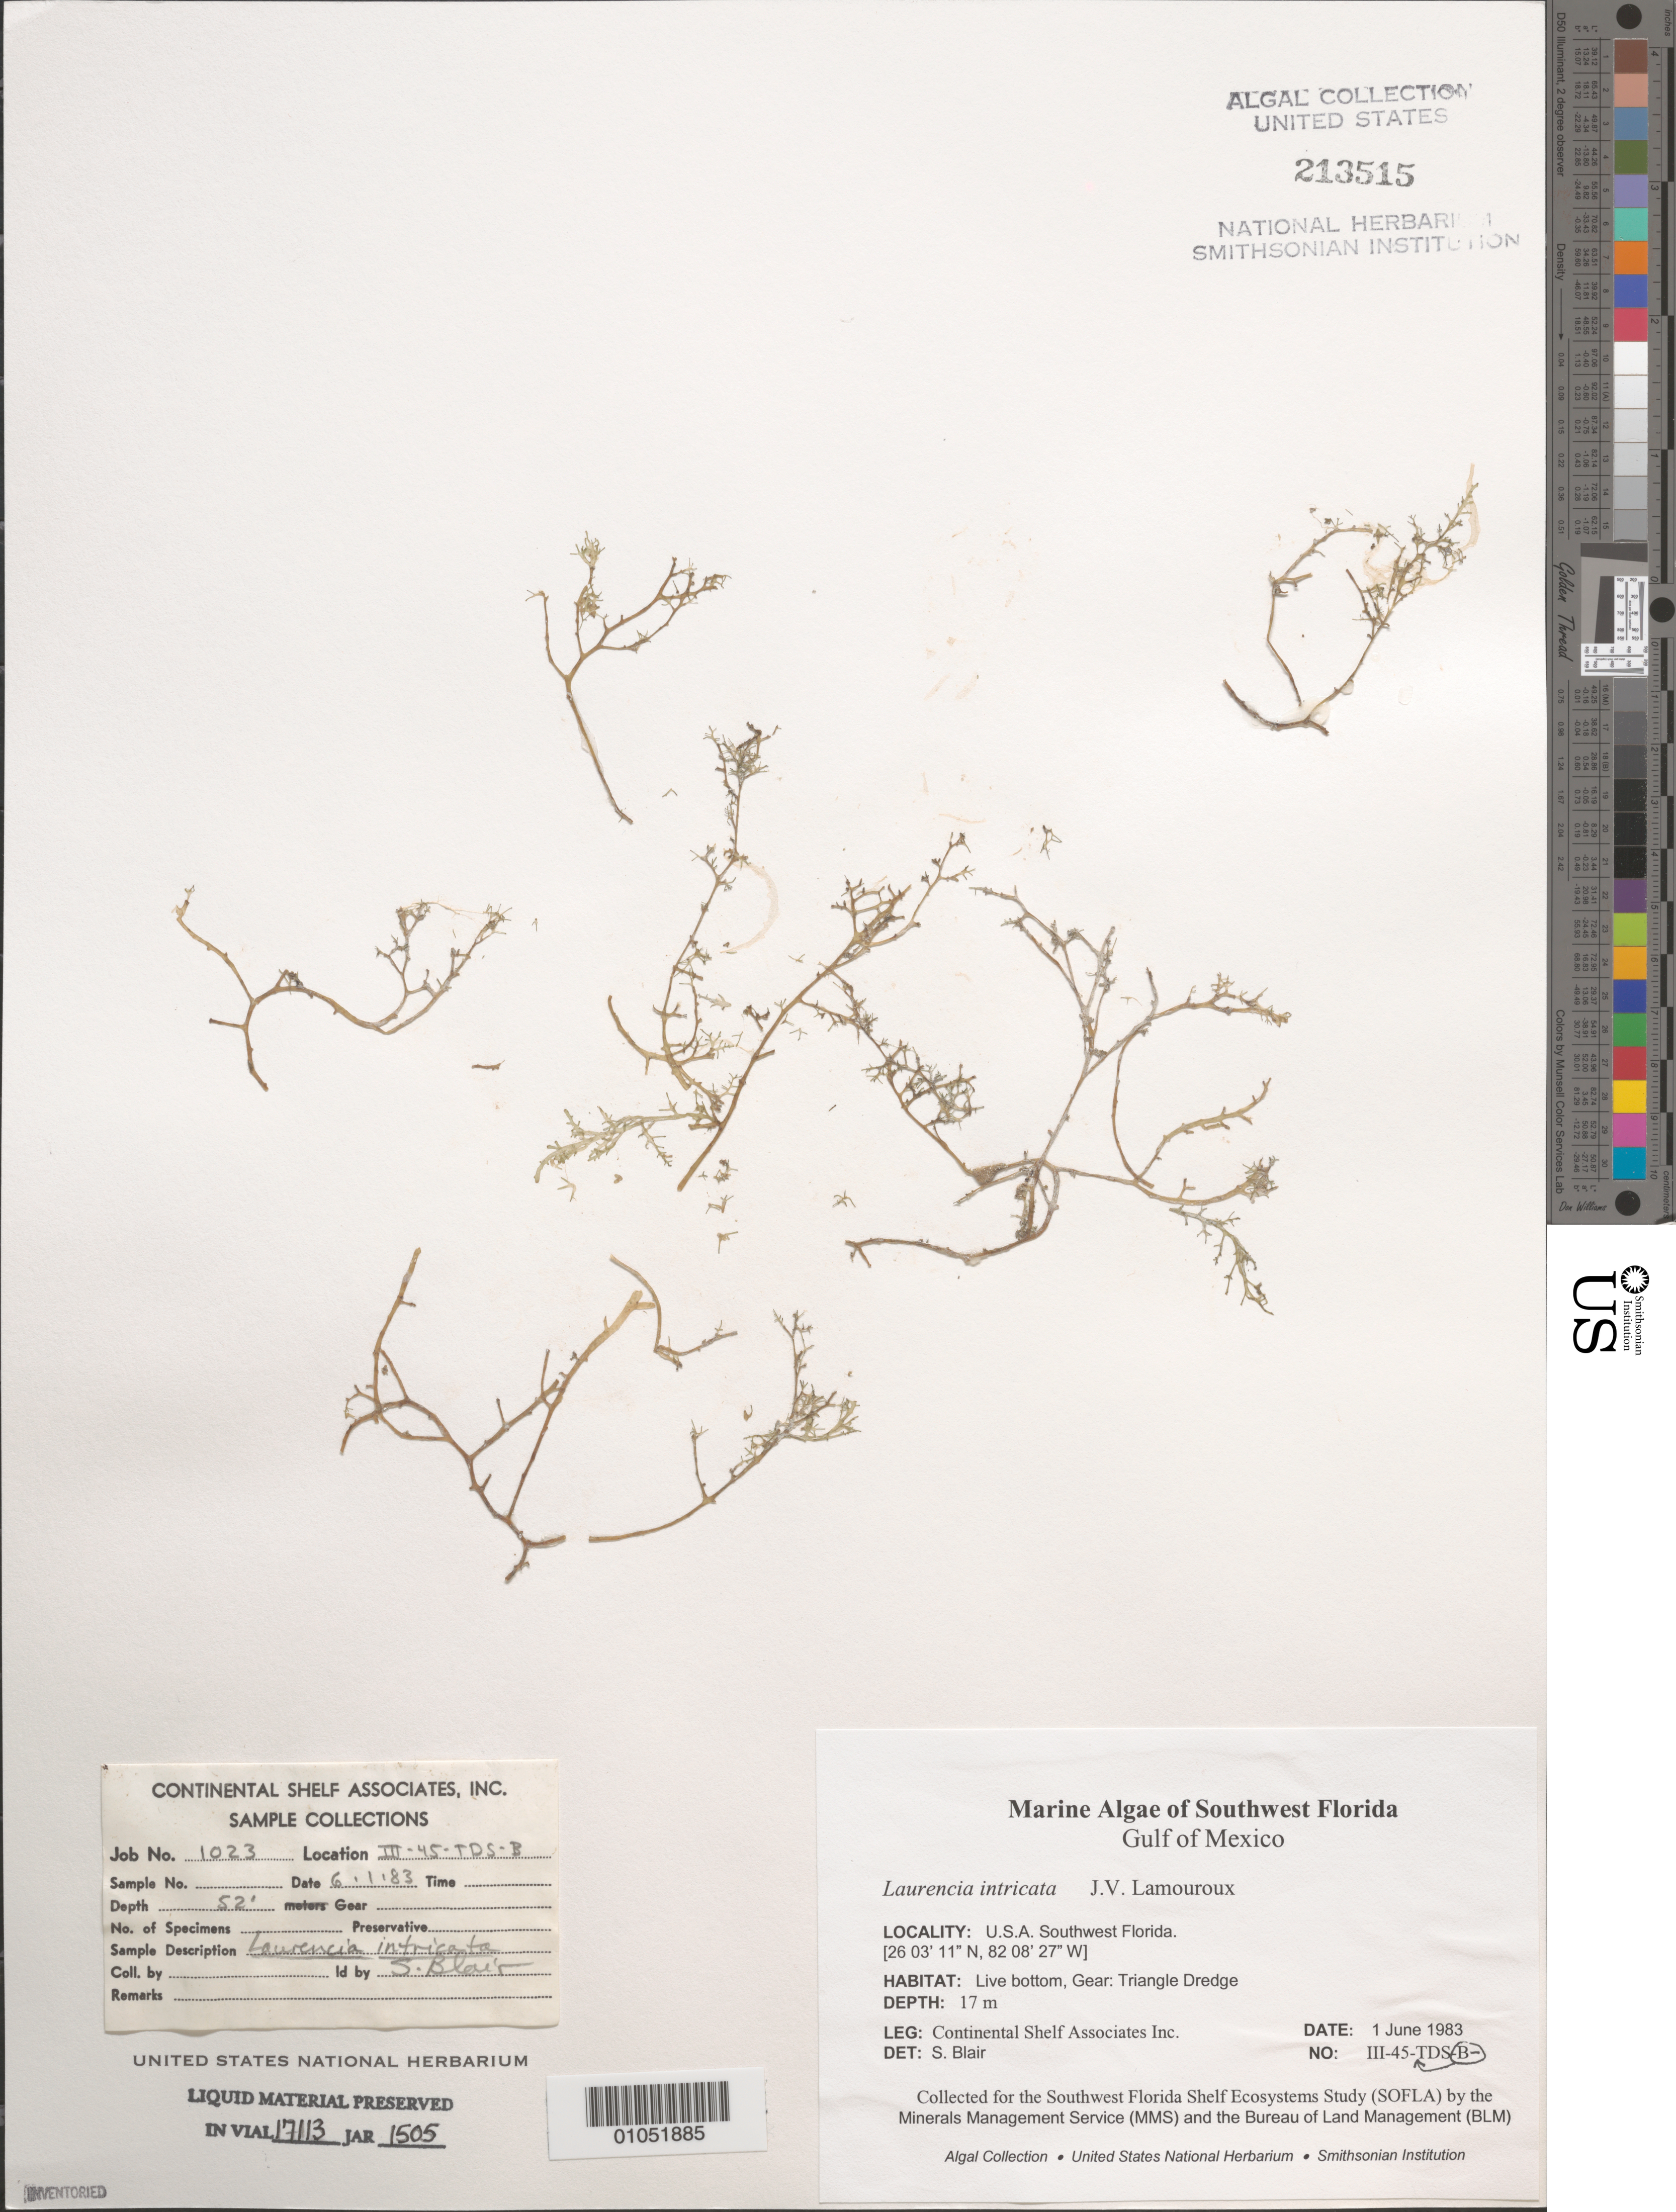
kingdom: Plantae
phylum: Rhodophyta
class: Florideophyceae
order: Ceramiales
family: Rhodomelaceae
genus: Laurencia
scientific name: Laurencia intricata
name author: J.V.Lamouroux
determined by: Blair, S. M.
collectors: Continental Shelf Associates Inc.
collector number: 1023-III-45-B-TDS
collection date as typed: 01 Jun 1983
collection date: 1983-06-01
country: United States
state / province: Florida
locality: Gulf of Mexico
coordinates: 26 03'11"N, 82 08'27"W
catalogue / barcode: US 213515